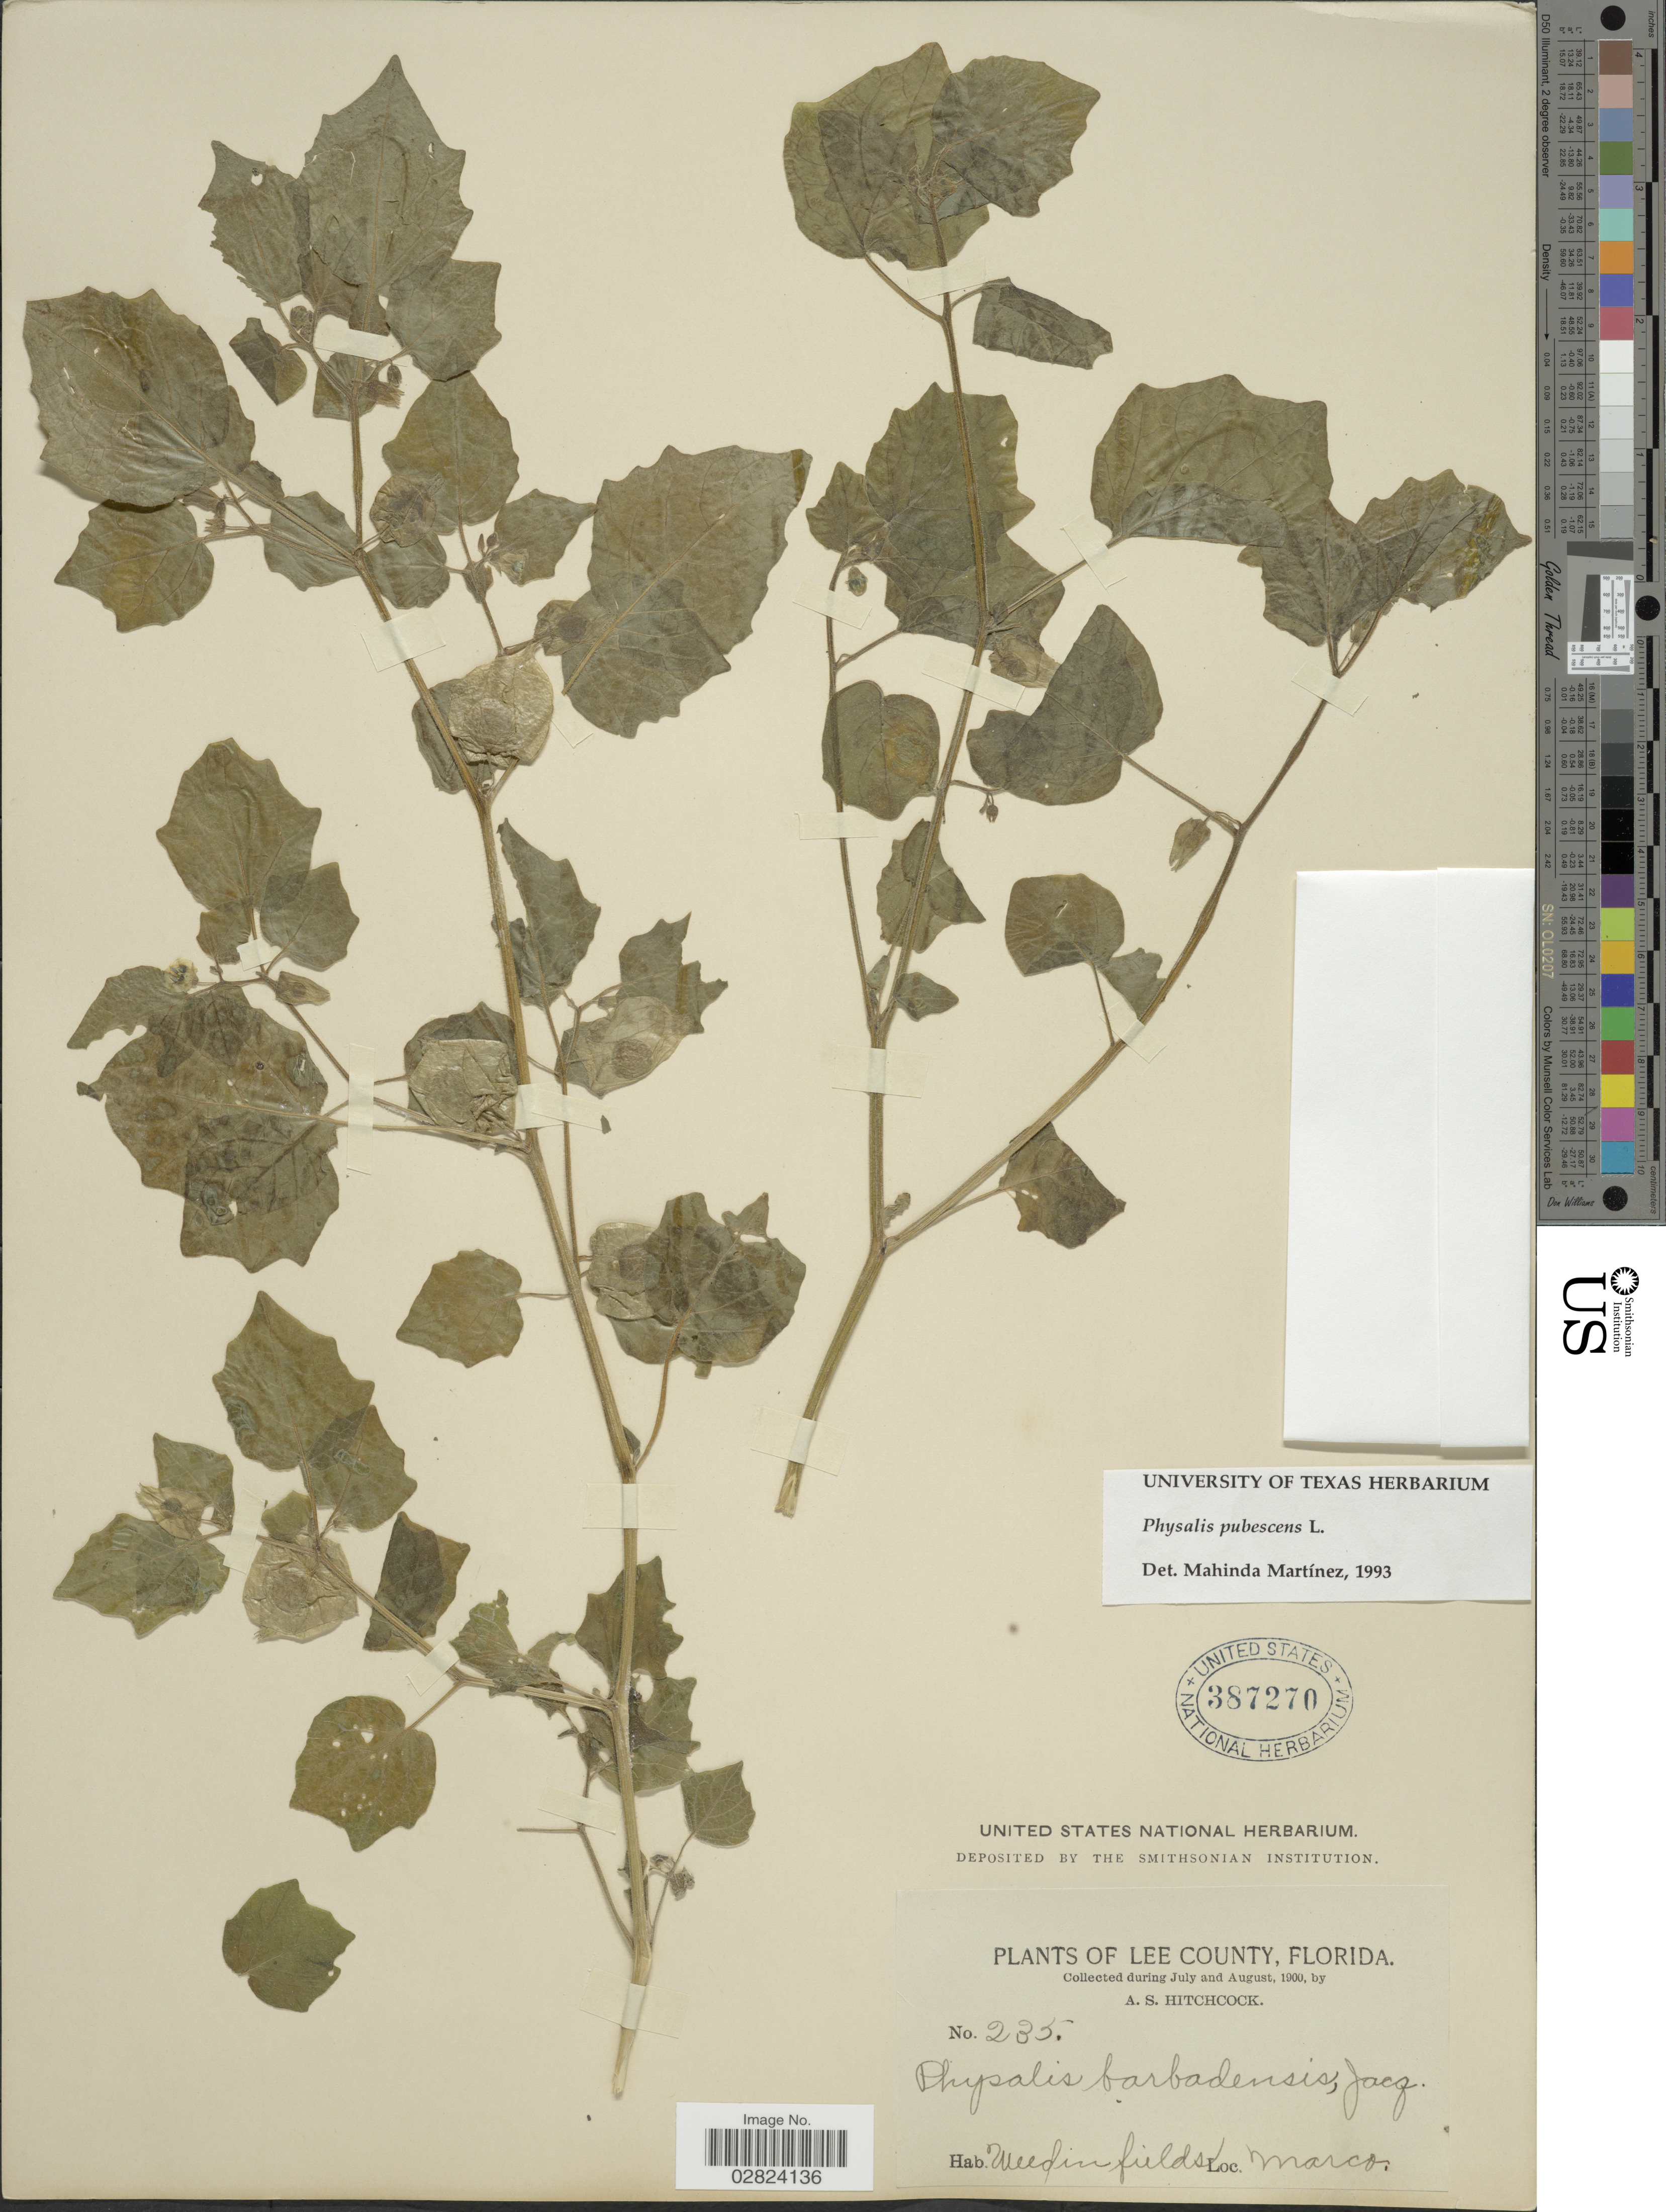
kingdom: Plantae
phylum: Tracheophyta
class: Magnoliopsida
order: Solanales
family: Solanaceae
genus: Physalis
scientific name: Physalis pubescens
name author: L.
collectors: A. S. Hitchcock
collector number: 235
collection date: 1900-07/1900-08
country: United States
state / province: Florida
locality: Lee County. Marco.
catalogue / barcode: US 387270